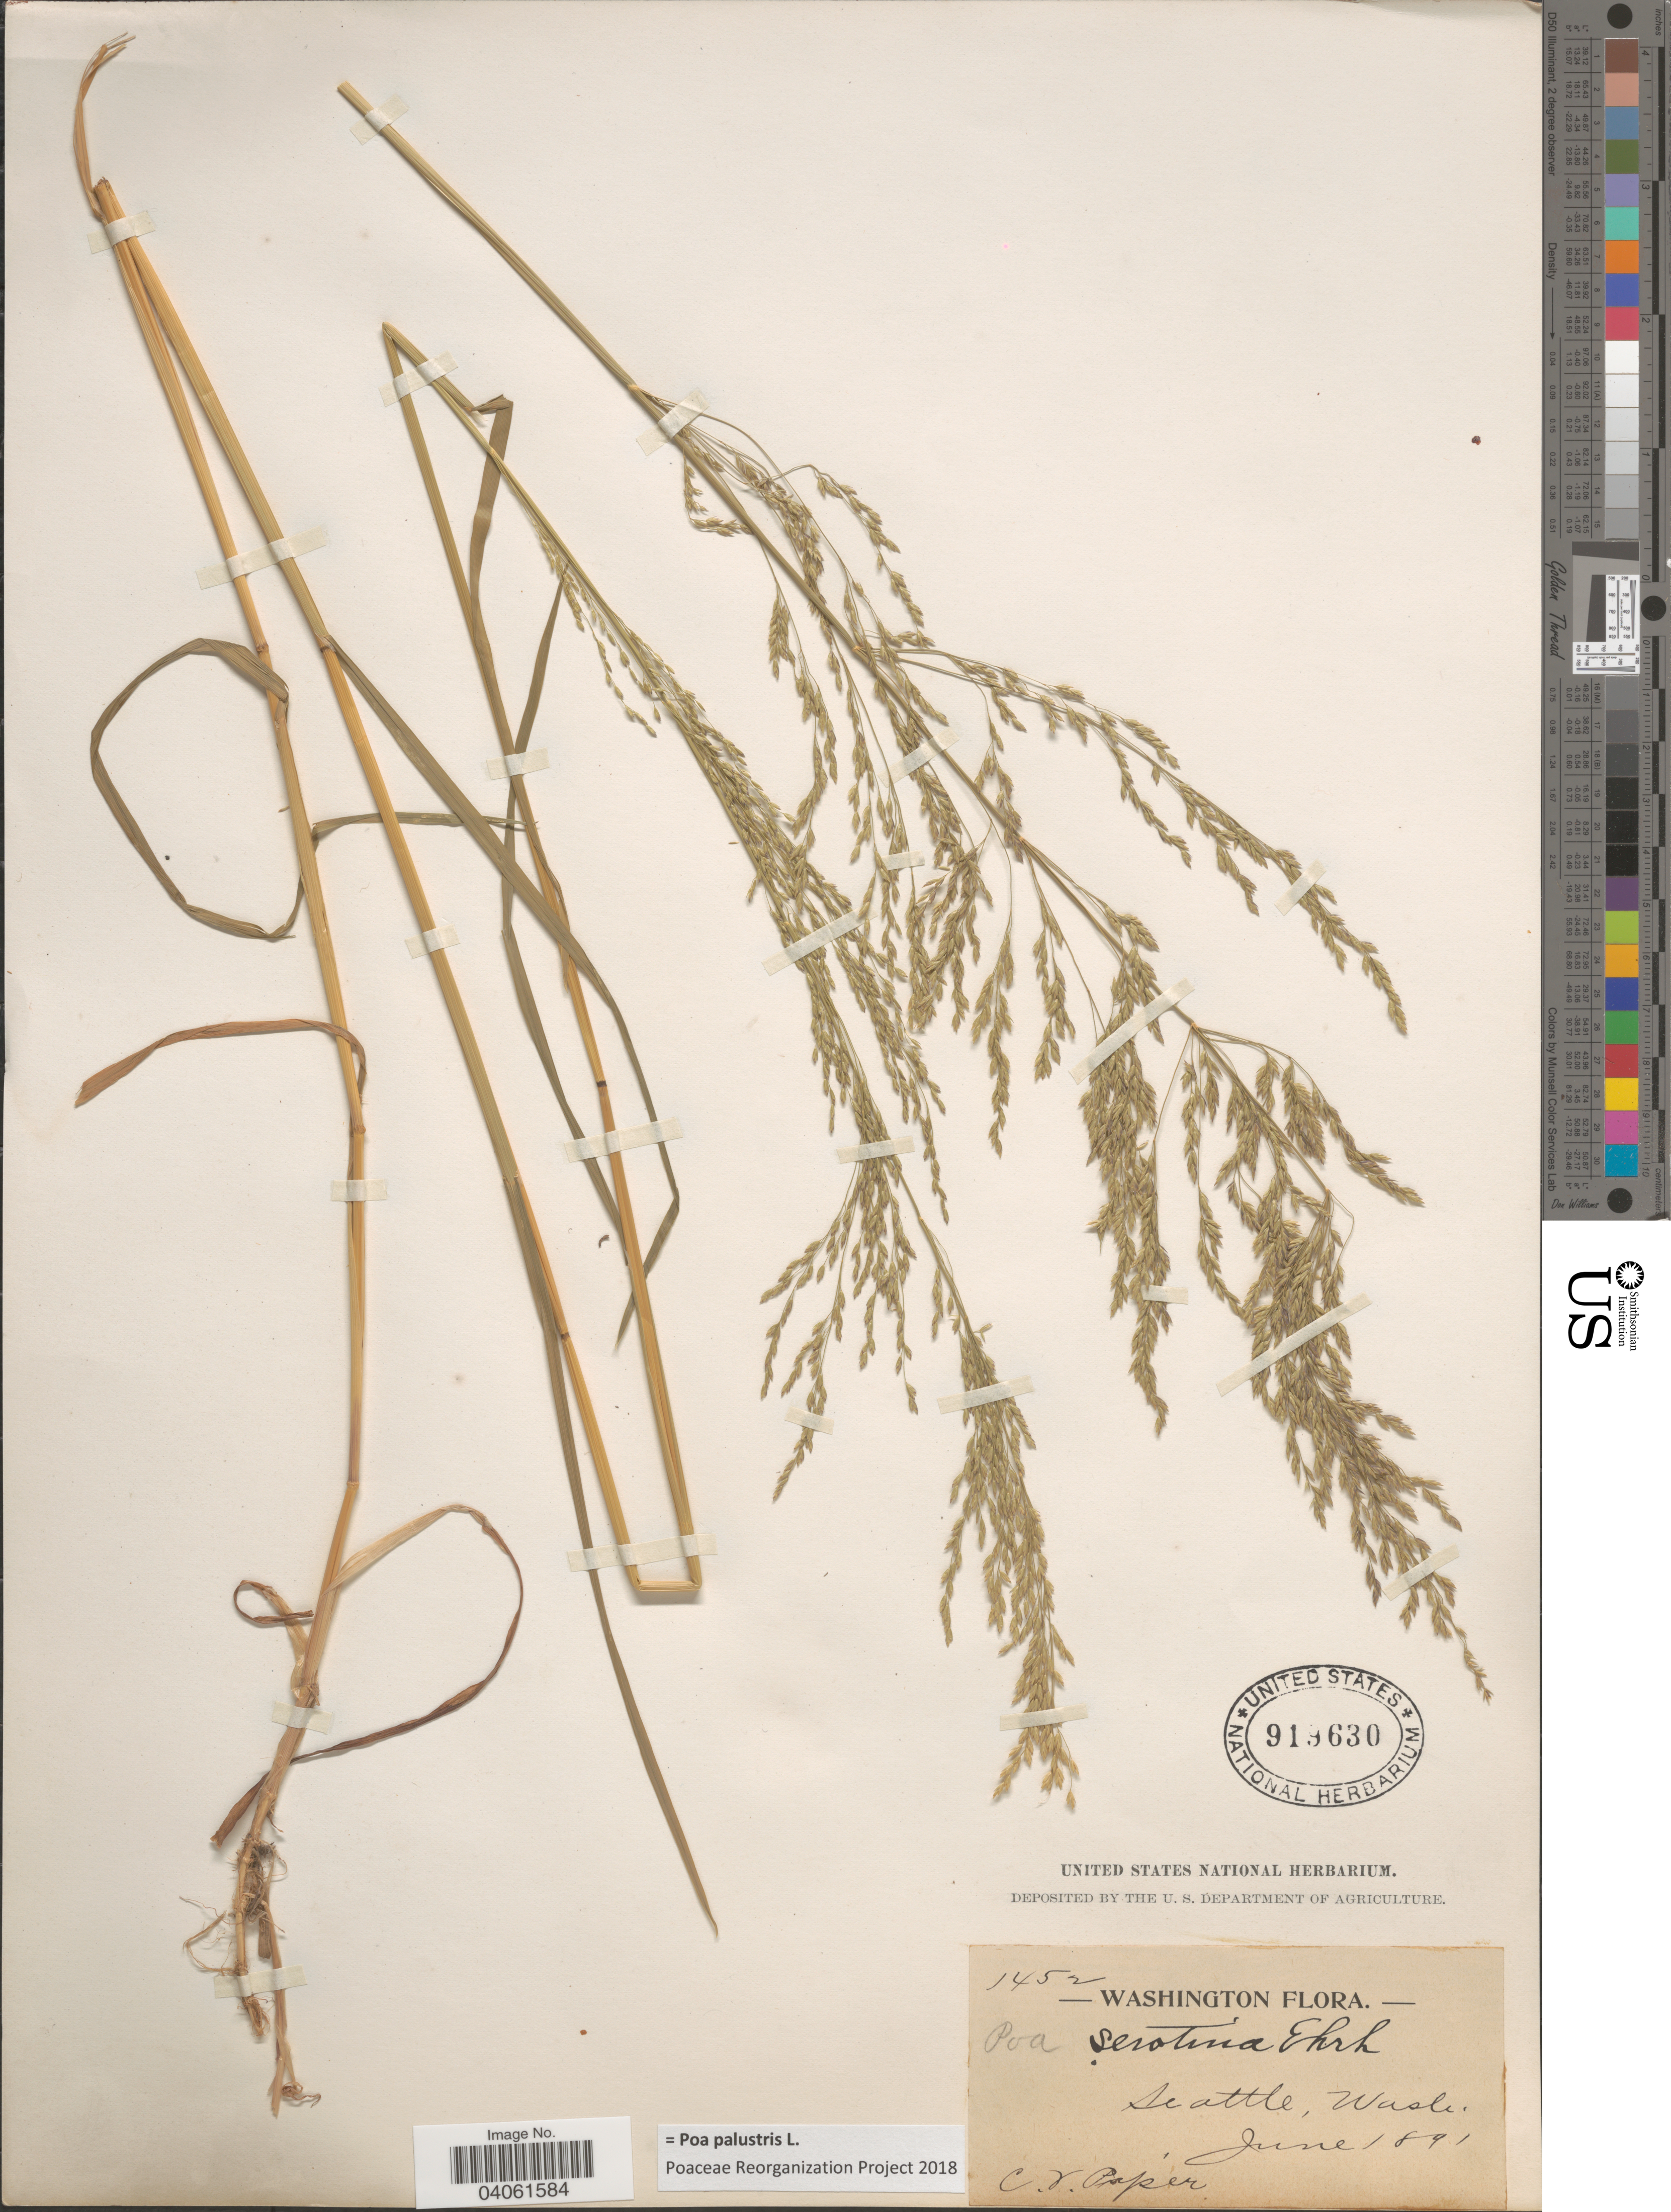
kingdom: Plantae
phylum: Tracheophyta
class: Liliopsida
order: Poales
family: Poaceae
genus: Poa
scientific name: Poa palustris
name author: L.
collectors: C. V. Piper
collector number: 1452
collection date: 1891-06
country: United States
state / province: Washington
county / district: King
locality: Seattle.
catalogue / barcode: US 919630